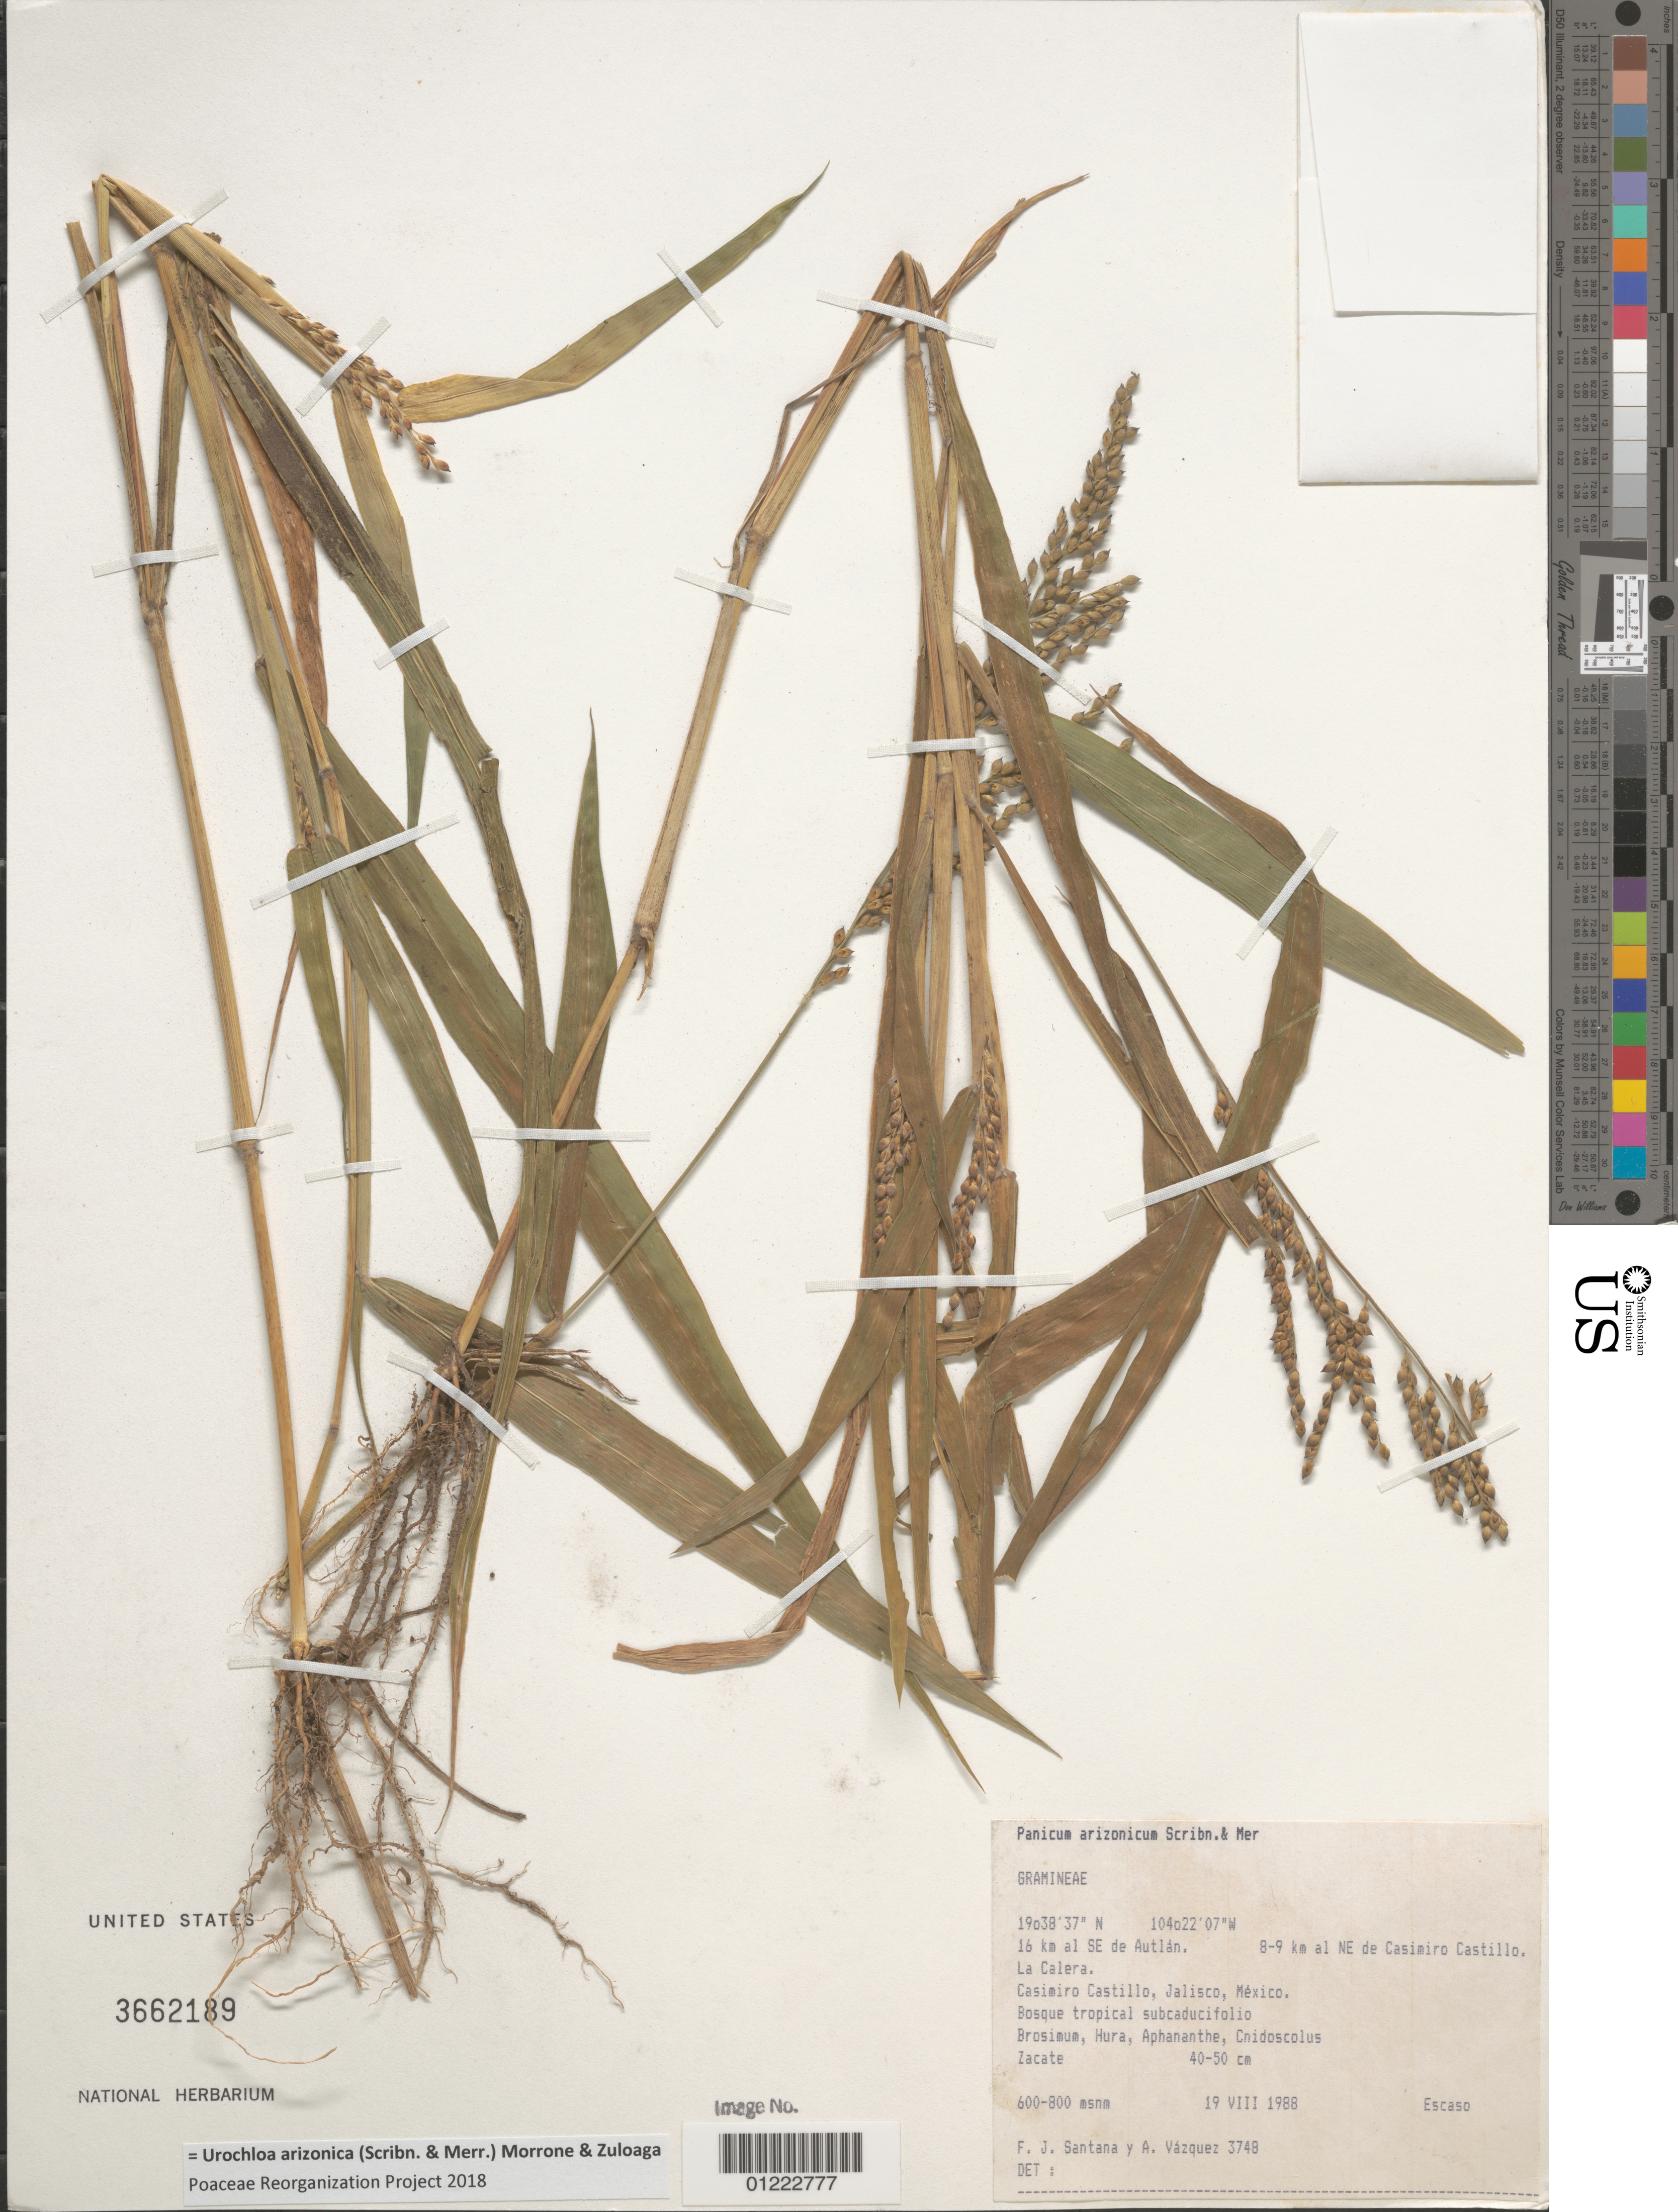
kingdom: Plantae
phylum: Tracheophyta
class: Liliopsida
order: Poales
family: Poaceae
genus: Urochloa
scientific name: Urochloa arizonica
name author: (Scribn. & Merr.) Morrone & Zuloaga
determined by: Poaceae Reorganization Project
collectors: F. J. Santana M. & A. Vazquez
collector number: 3748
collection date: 1988-08-19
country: Mexico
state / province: Jalisco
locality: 16 km al SSW de Autlan. 8-9 km al NE de Casimiro Castillo. La Calera. Casimiro Castillo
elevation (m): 600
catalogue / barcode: US 3662189